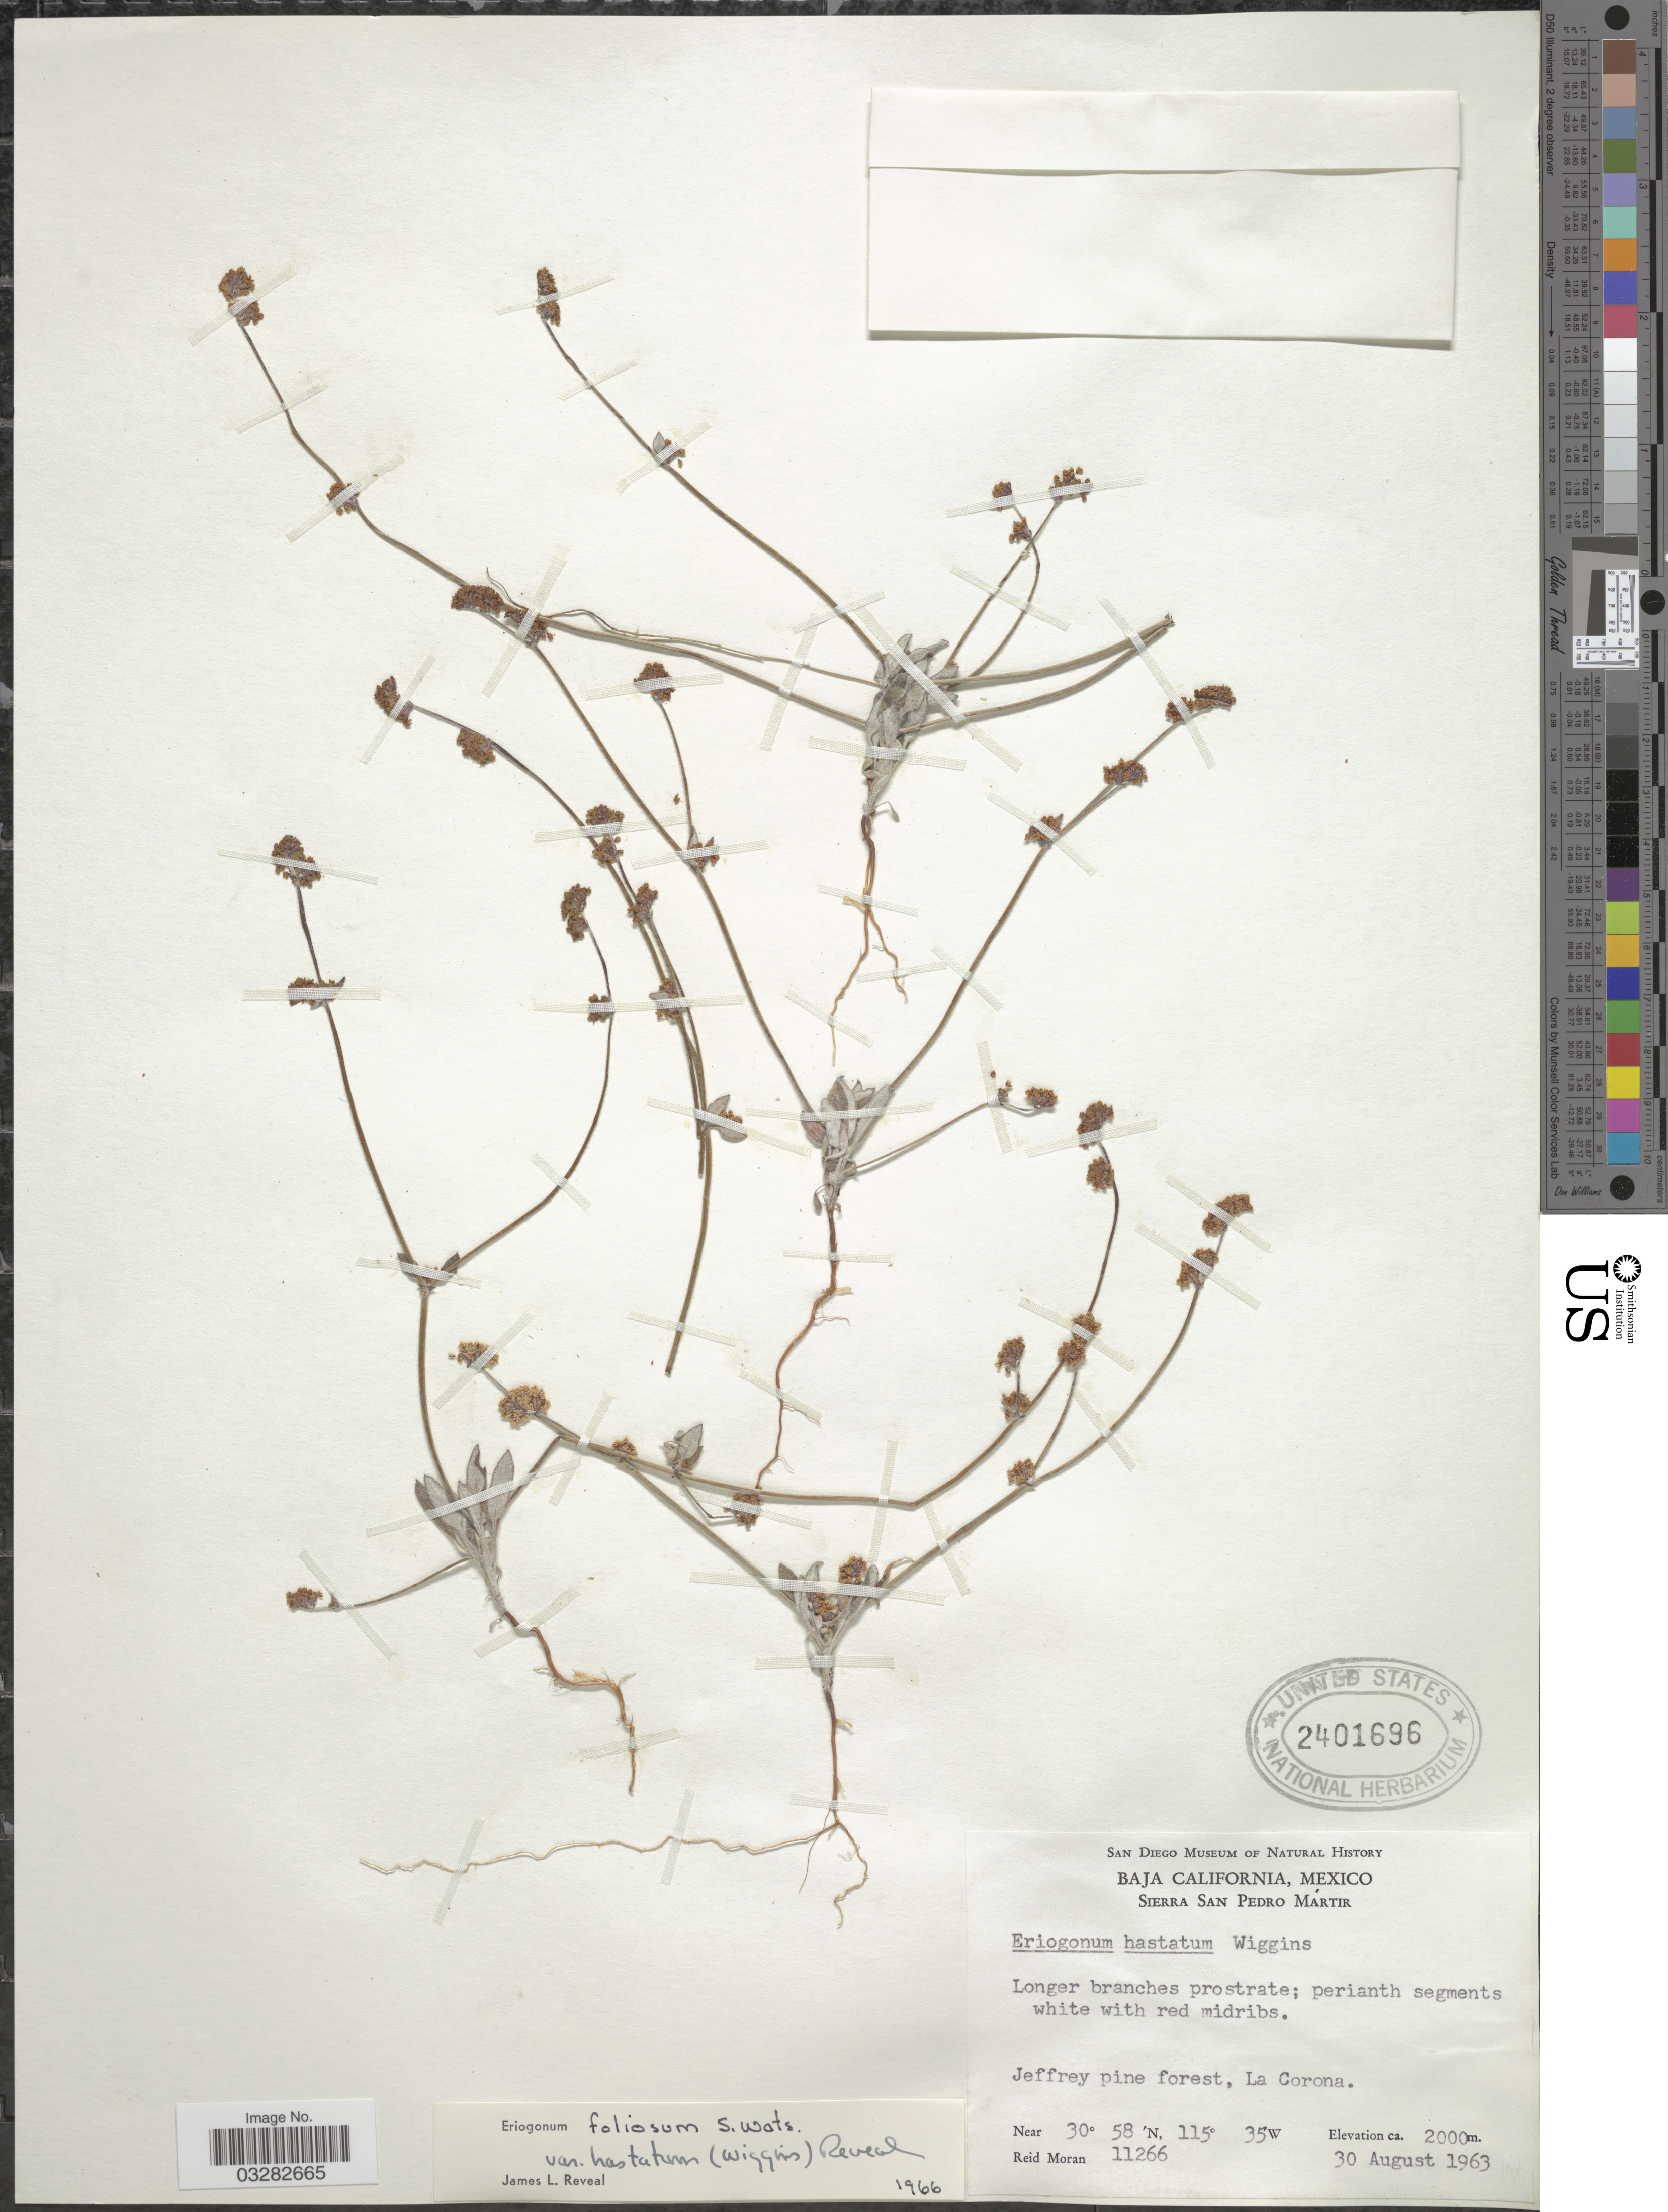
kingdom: Plantae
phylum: Tracheophyta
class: Magnoliopsida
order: Caryophyllales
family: Polygonaceae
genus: Eriogonum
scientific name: Eriogonum hastatum Wiggins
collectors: R. Moran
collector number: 11266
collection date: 1963-08-30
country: Mexico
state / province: Baja California Norte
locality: Sierra San Pedro Mártir. Jeffrey pine forest, La Corona.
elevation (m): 200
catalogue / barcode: US 2401696